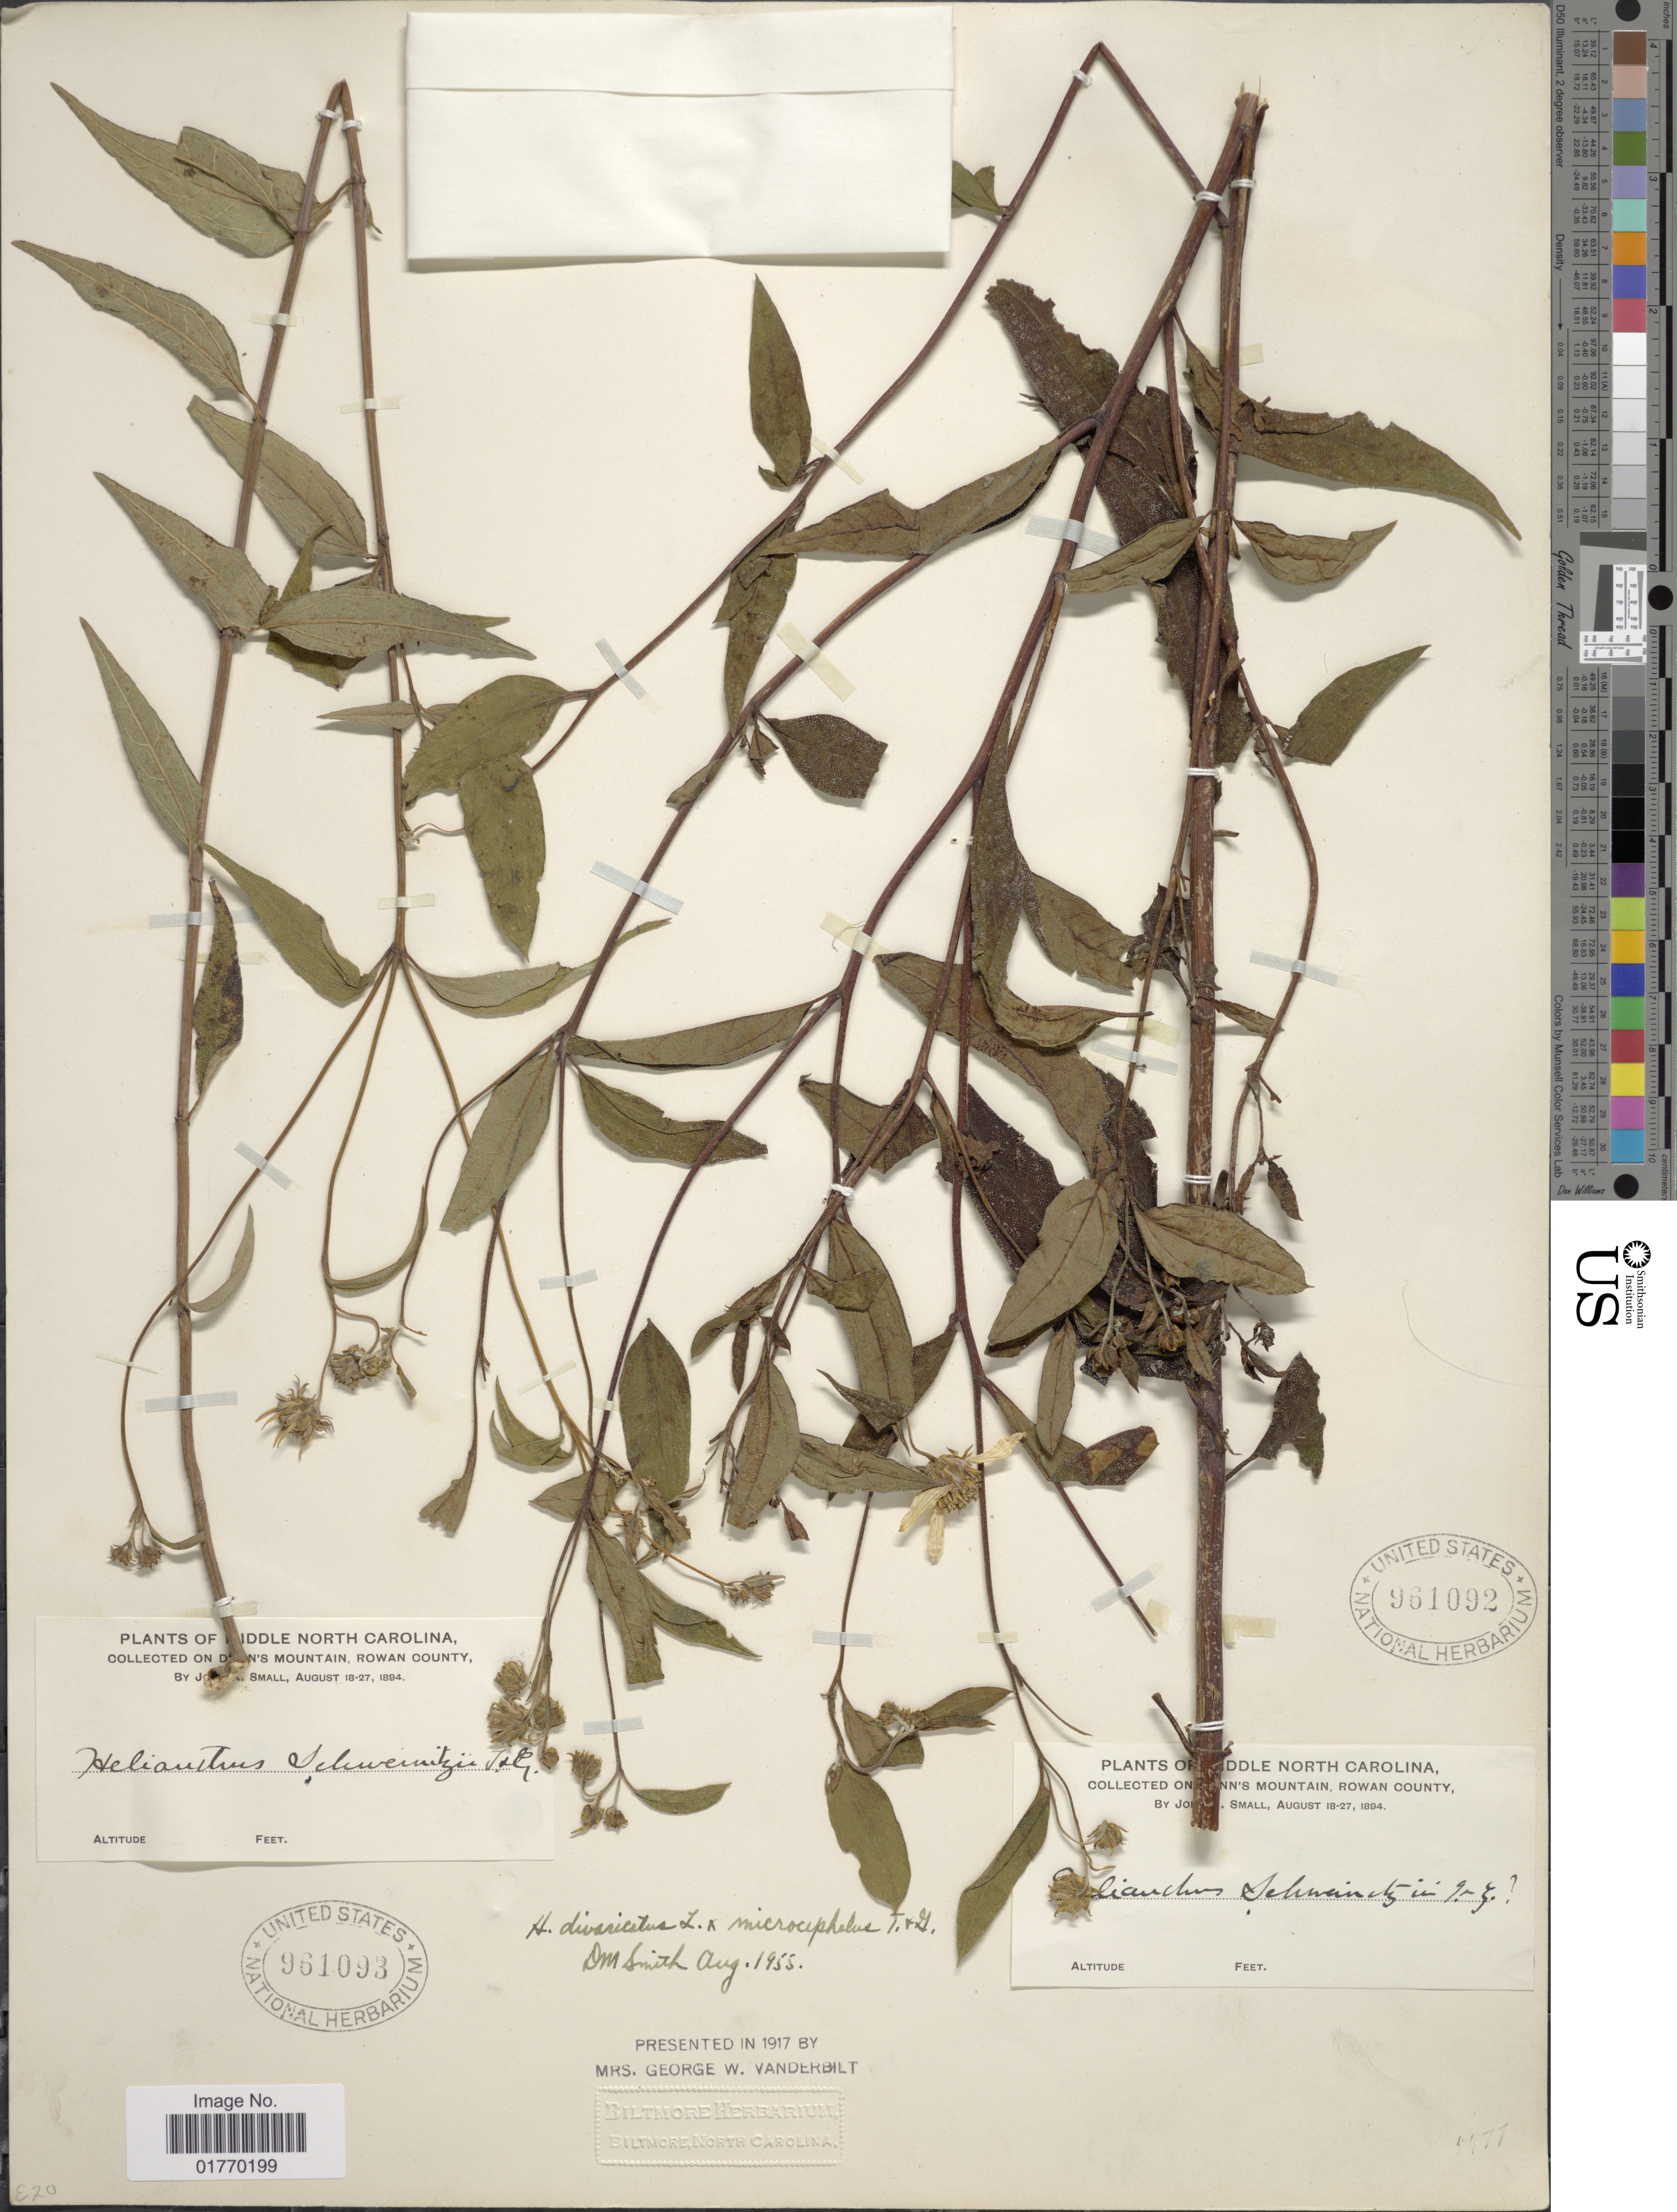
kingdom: Plantae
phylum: Tracheophyta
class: Magnoliopsida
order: Asterales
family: Asteraceae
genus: Helianthus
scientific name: Helianthus divaricatus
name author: L.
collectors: -- Small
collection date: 1894-08-18/1894-08-27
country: United States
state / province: North Carolina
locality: Middle North Carolina, Dunn's Mountain, Rowan County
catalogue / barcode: US 961093